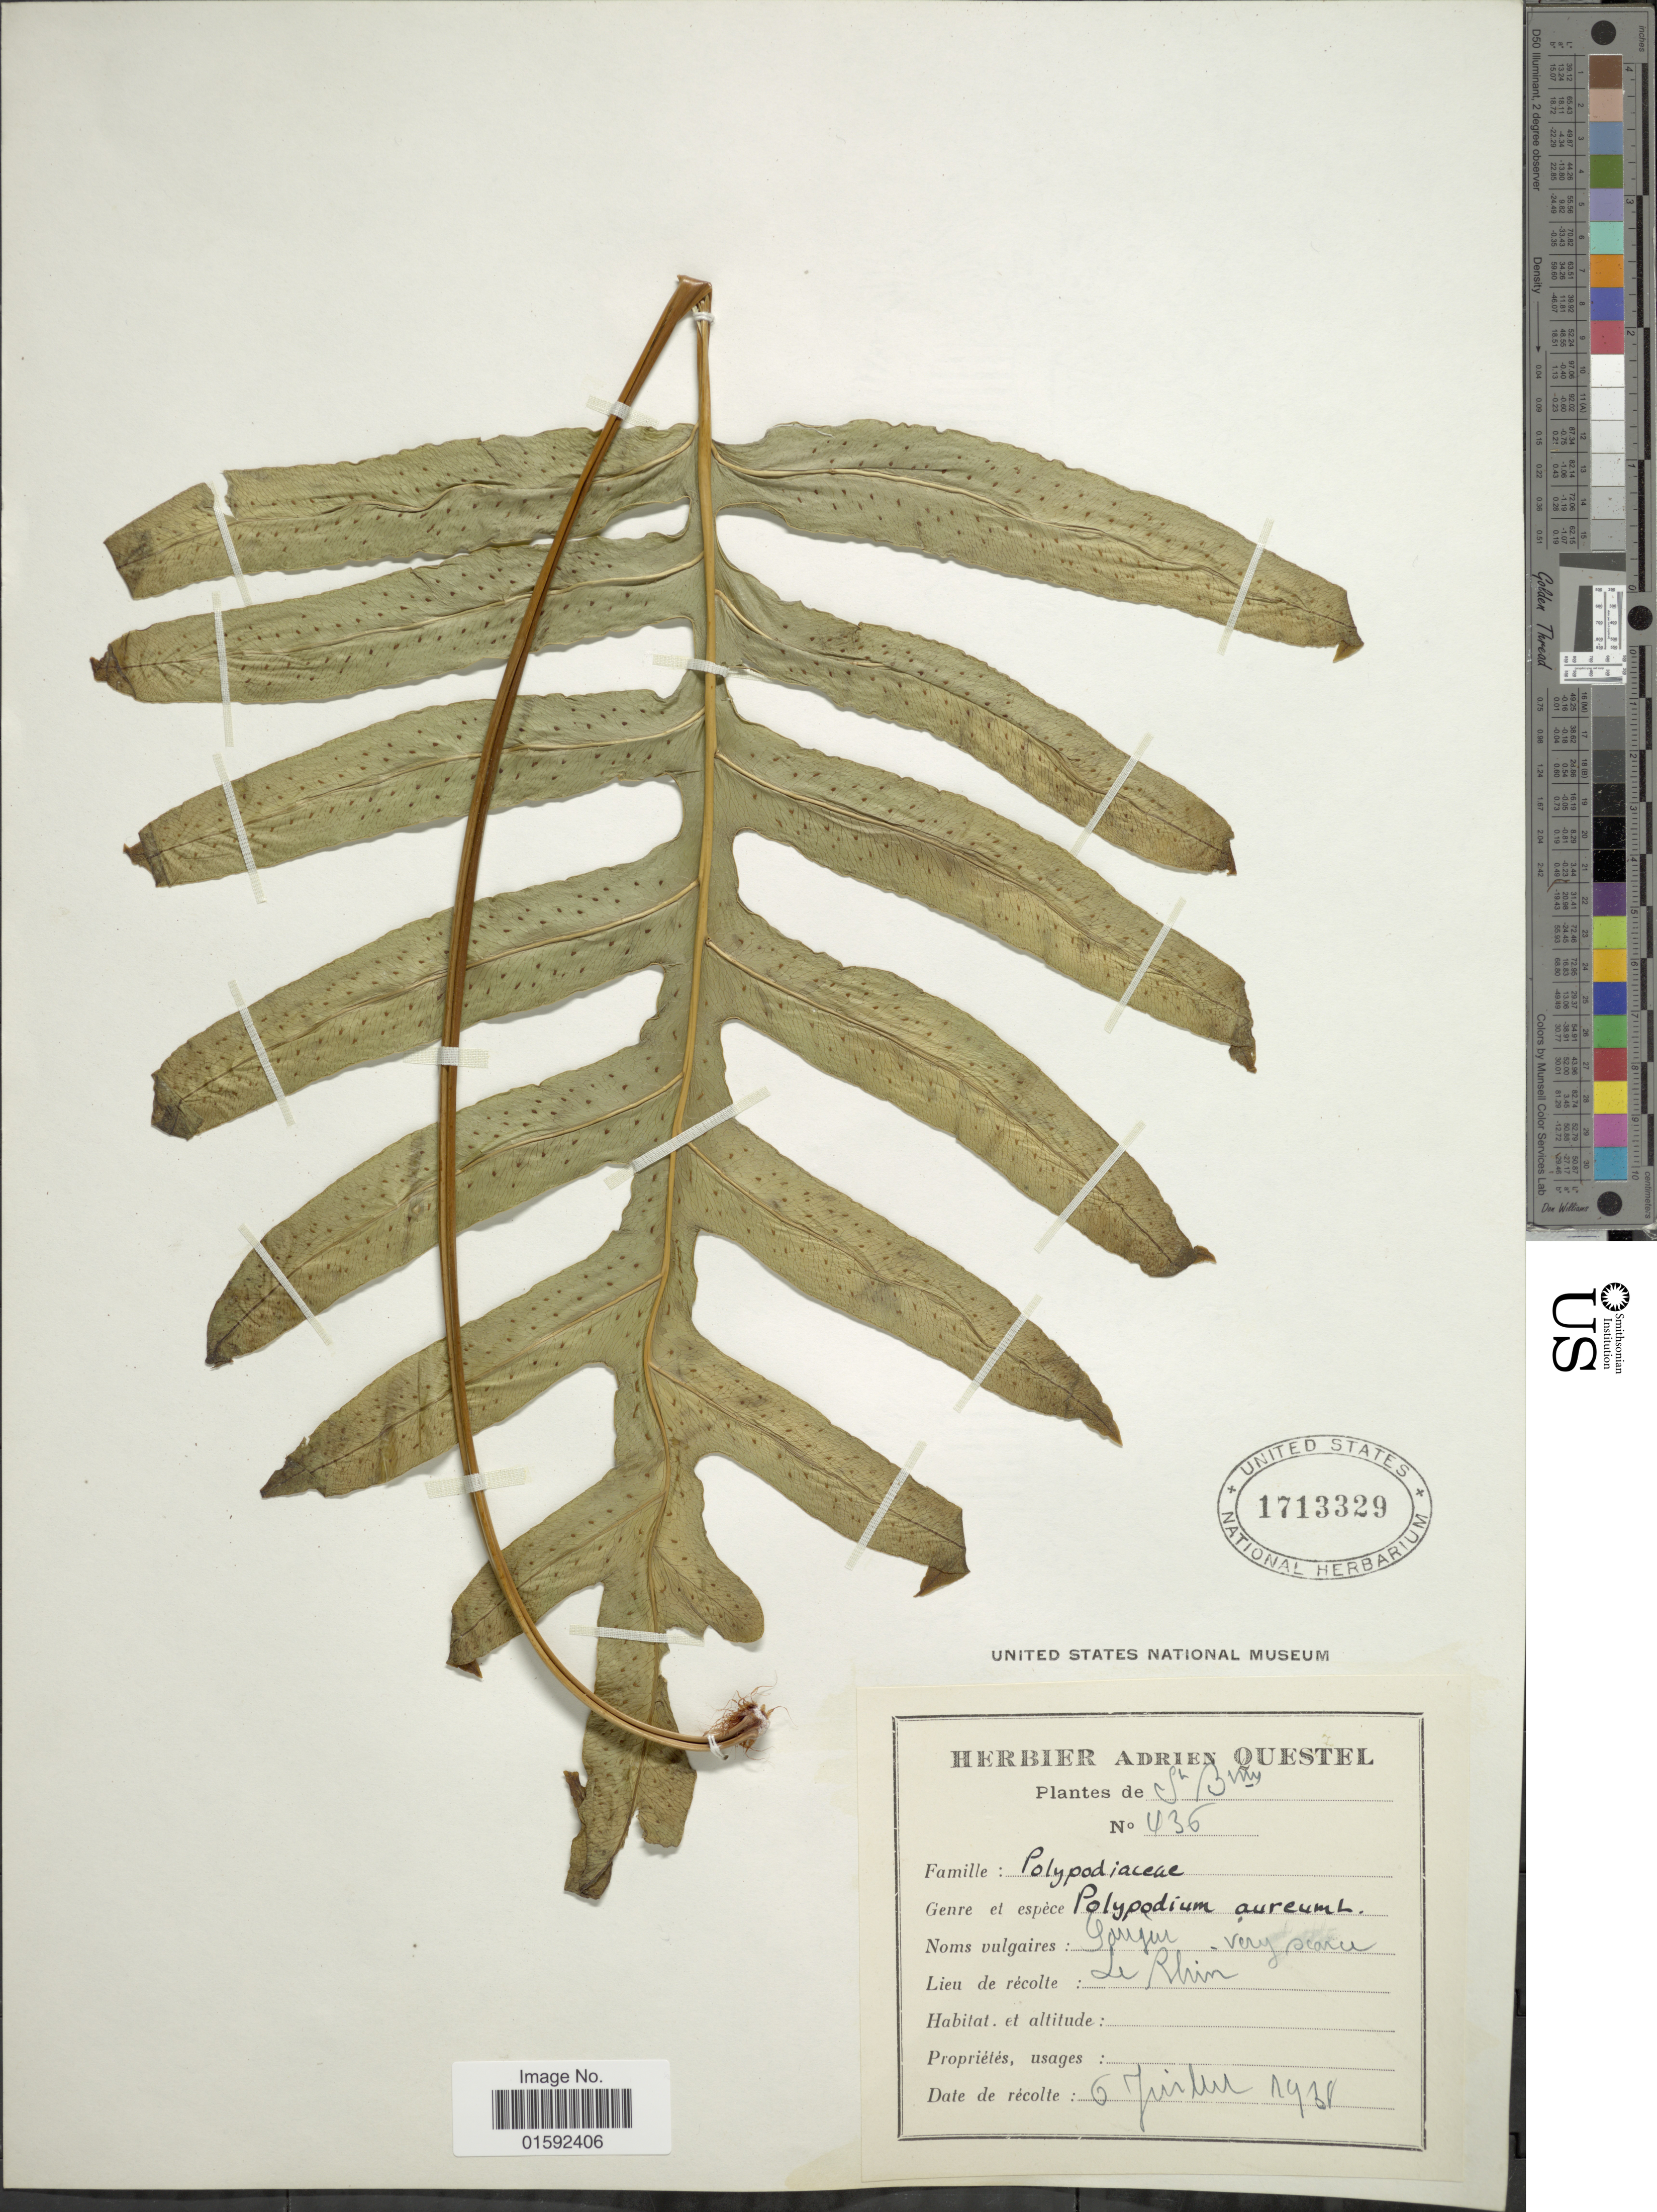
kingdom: Plantae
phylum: Tracheophyta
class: Polypodiopsida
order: Polypodiales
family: Polypodiaceae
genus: Phlebodium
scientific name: Phlebodium aureum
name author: (L.) J. Sm.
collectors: ex herb. A. Questal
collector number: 436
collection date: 1938-07-06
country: Saint Barthélemy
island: Saint Barthélemy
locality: Le Rhin.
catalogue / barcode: US 1713329